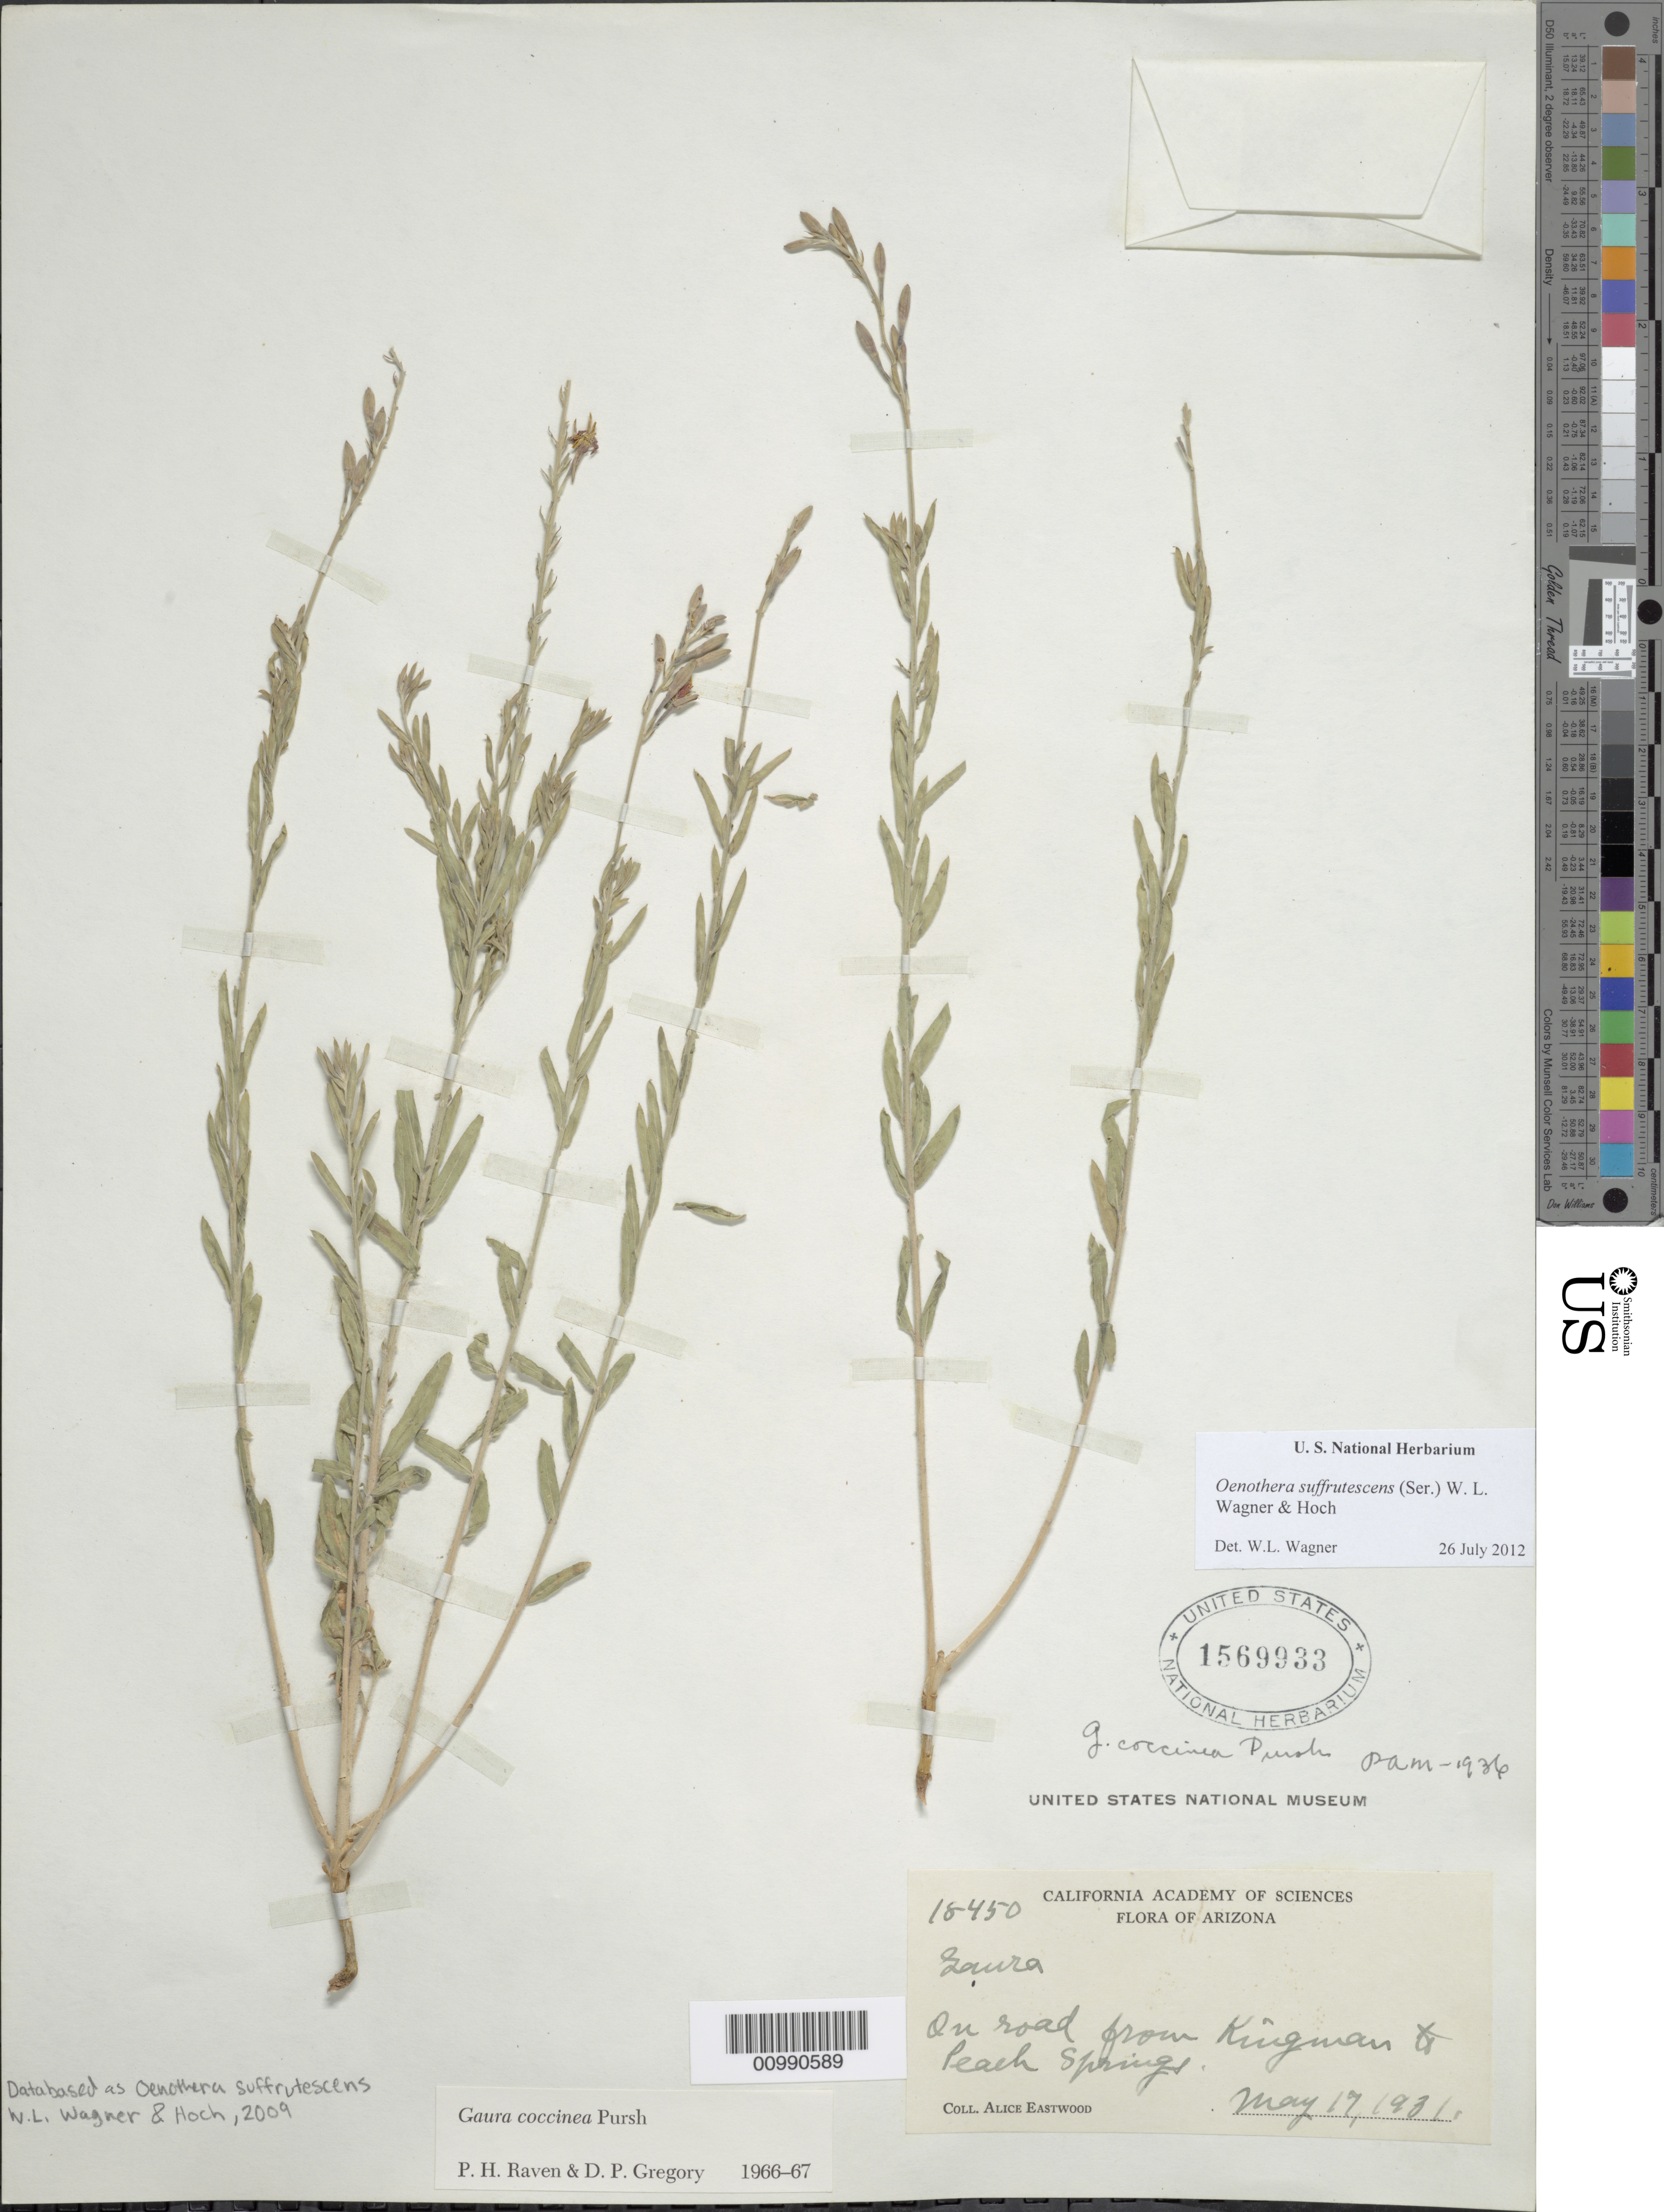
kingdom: Plantae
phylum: Tracheophyta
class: Magnoliopsida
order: Myrtales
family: Onagraceae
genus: Oenothera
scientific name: Oenothera suffrutescens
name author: (Ser.) W.L. Wagner & Hoch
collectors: A. Eastwood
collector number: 18450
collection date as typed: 17 May 1931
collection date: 1931-05-17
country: United States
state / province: Arizona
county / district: Mohave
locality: on road from Kingman to Peach Springs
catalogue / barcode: US 1569933